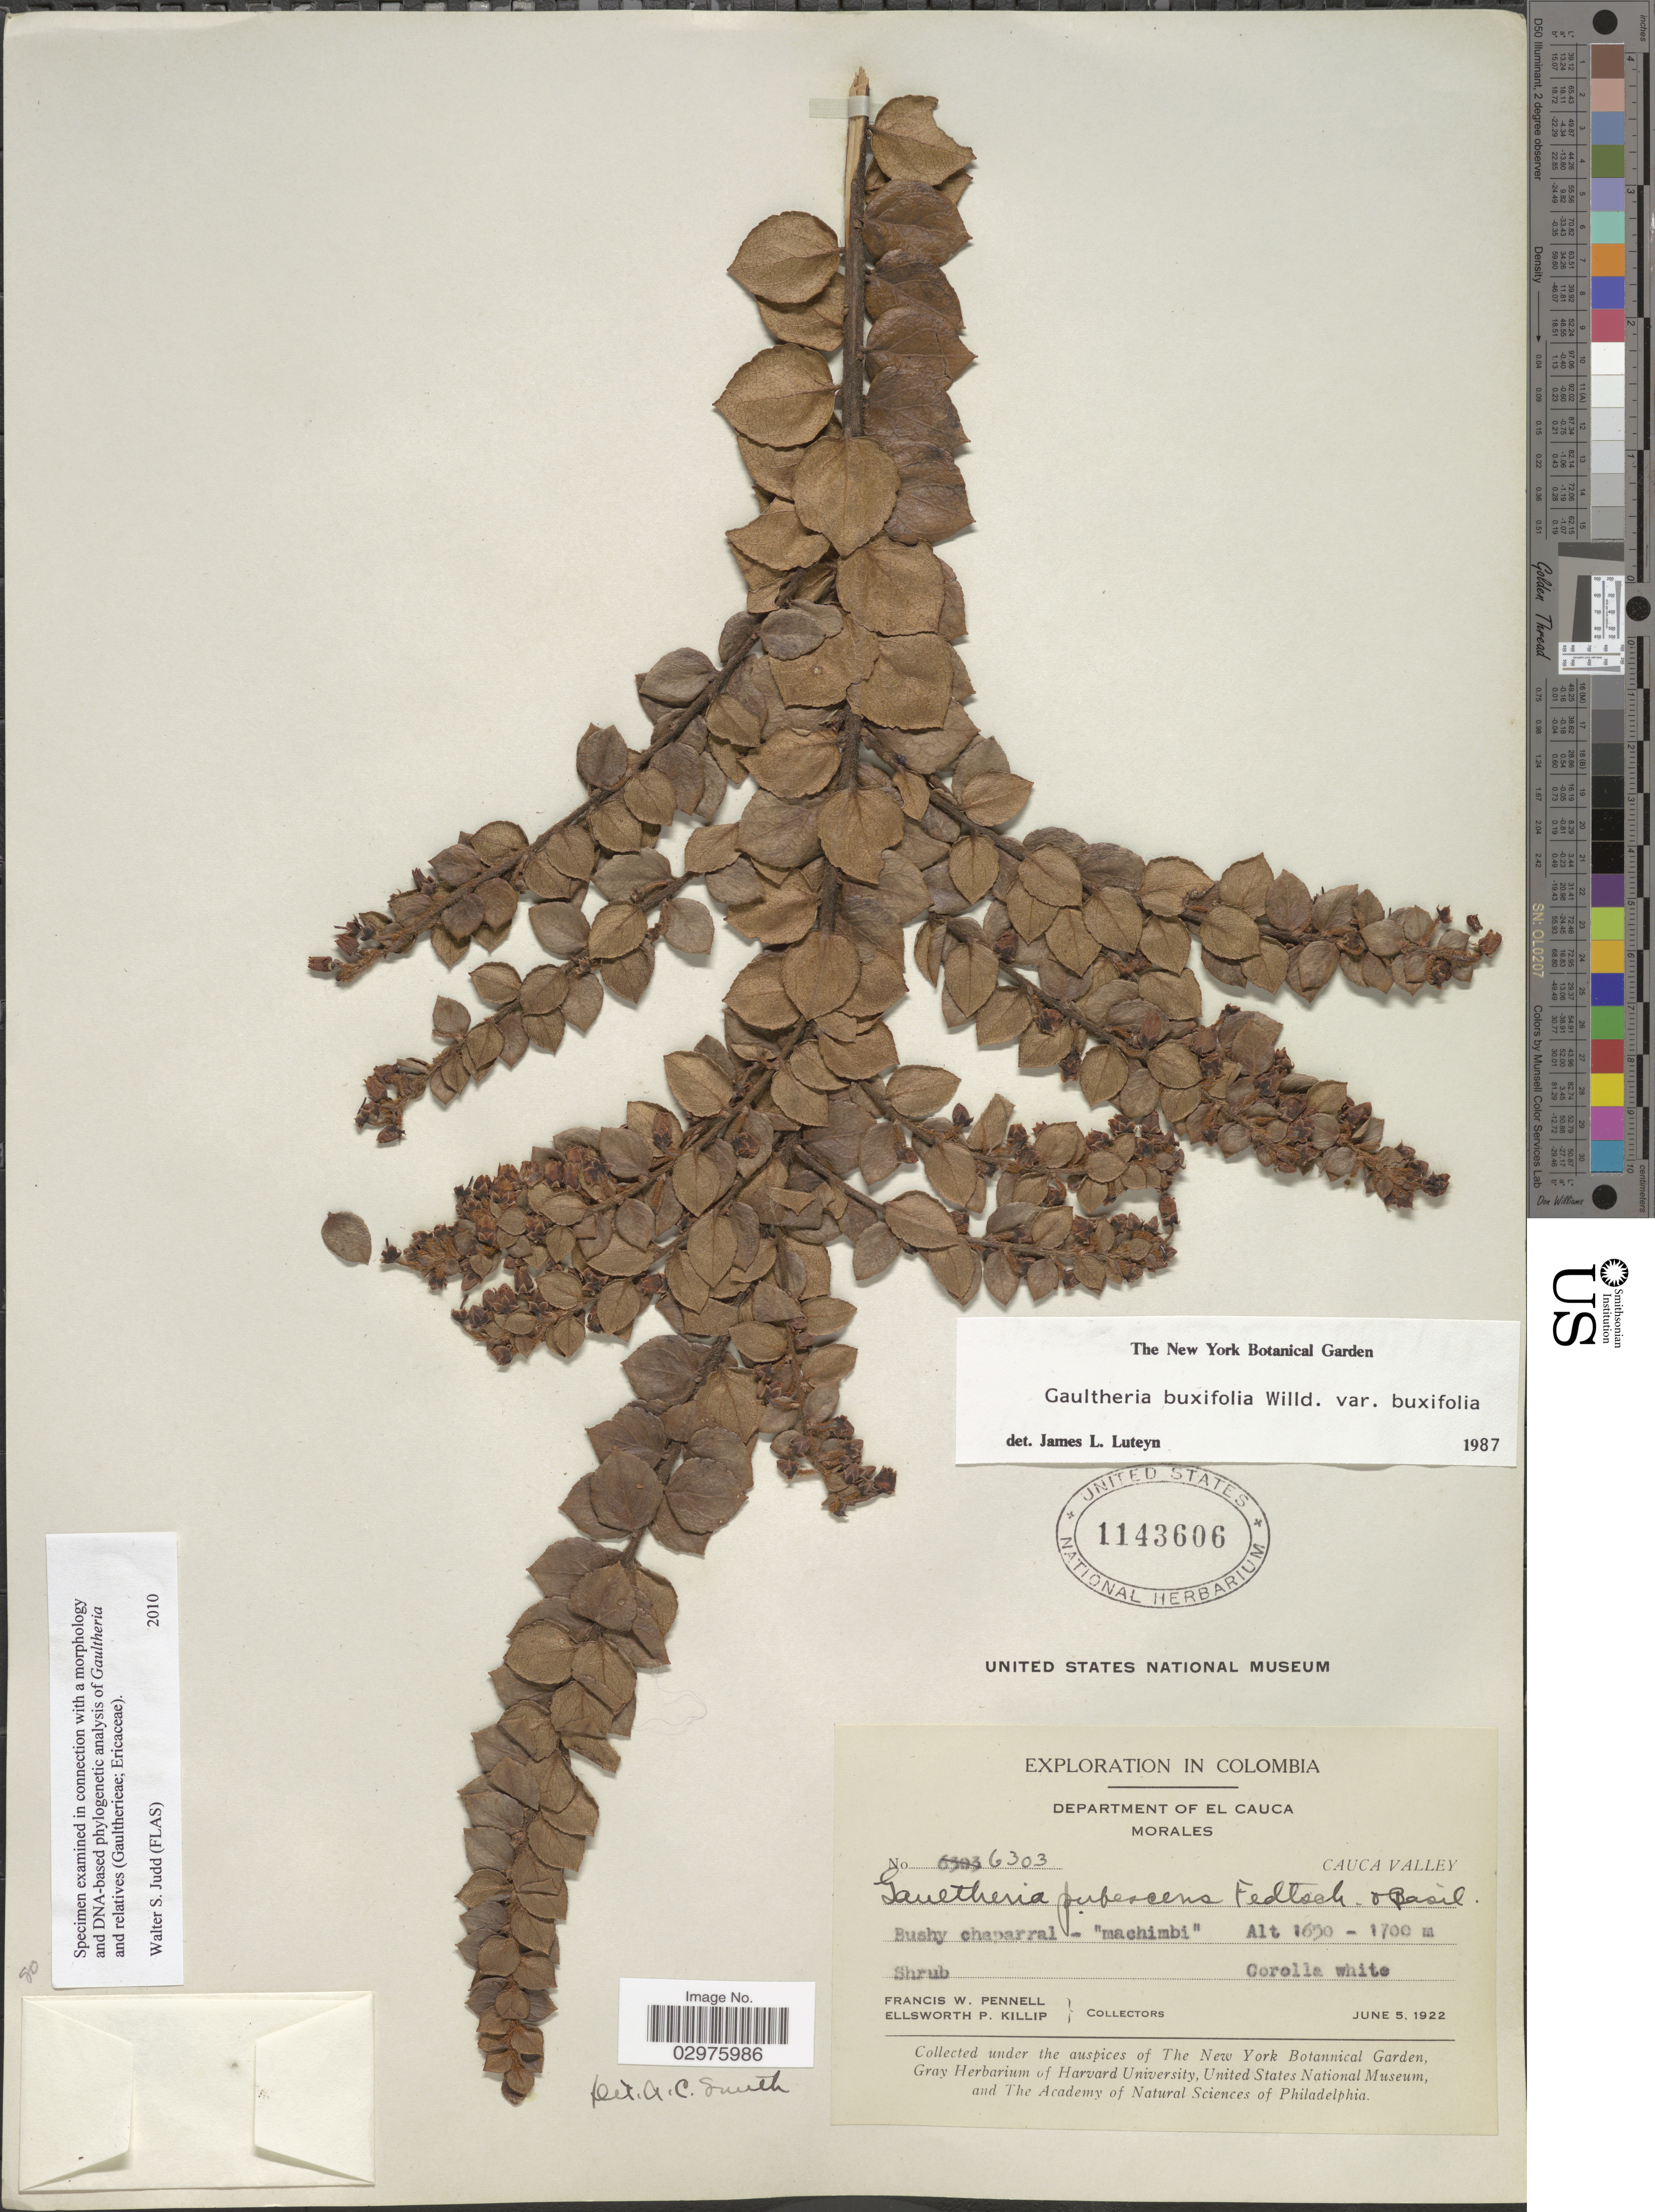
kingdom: Plantae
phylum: Tracheophyta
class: Magnoliopsida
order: Ericales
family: Ericaceae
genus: Gaultheria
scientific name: Gaultheria buxifolia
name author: Willd.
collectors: F. W. Pennell & E. P. Killip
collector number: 6303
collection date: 1922-06-05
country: Colombia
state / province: Cauca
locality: Department of El Cauca. Morales. Cauca Valley.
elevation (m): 1650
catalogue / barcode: US 1143606